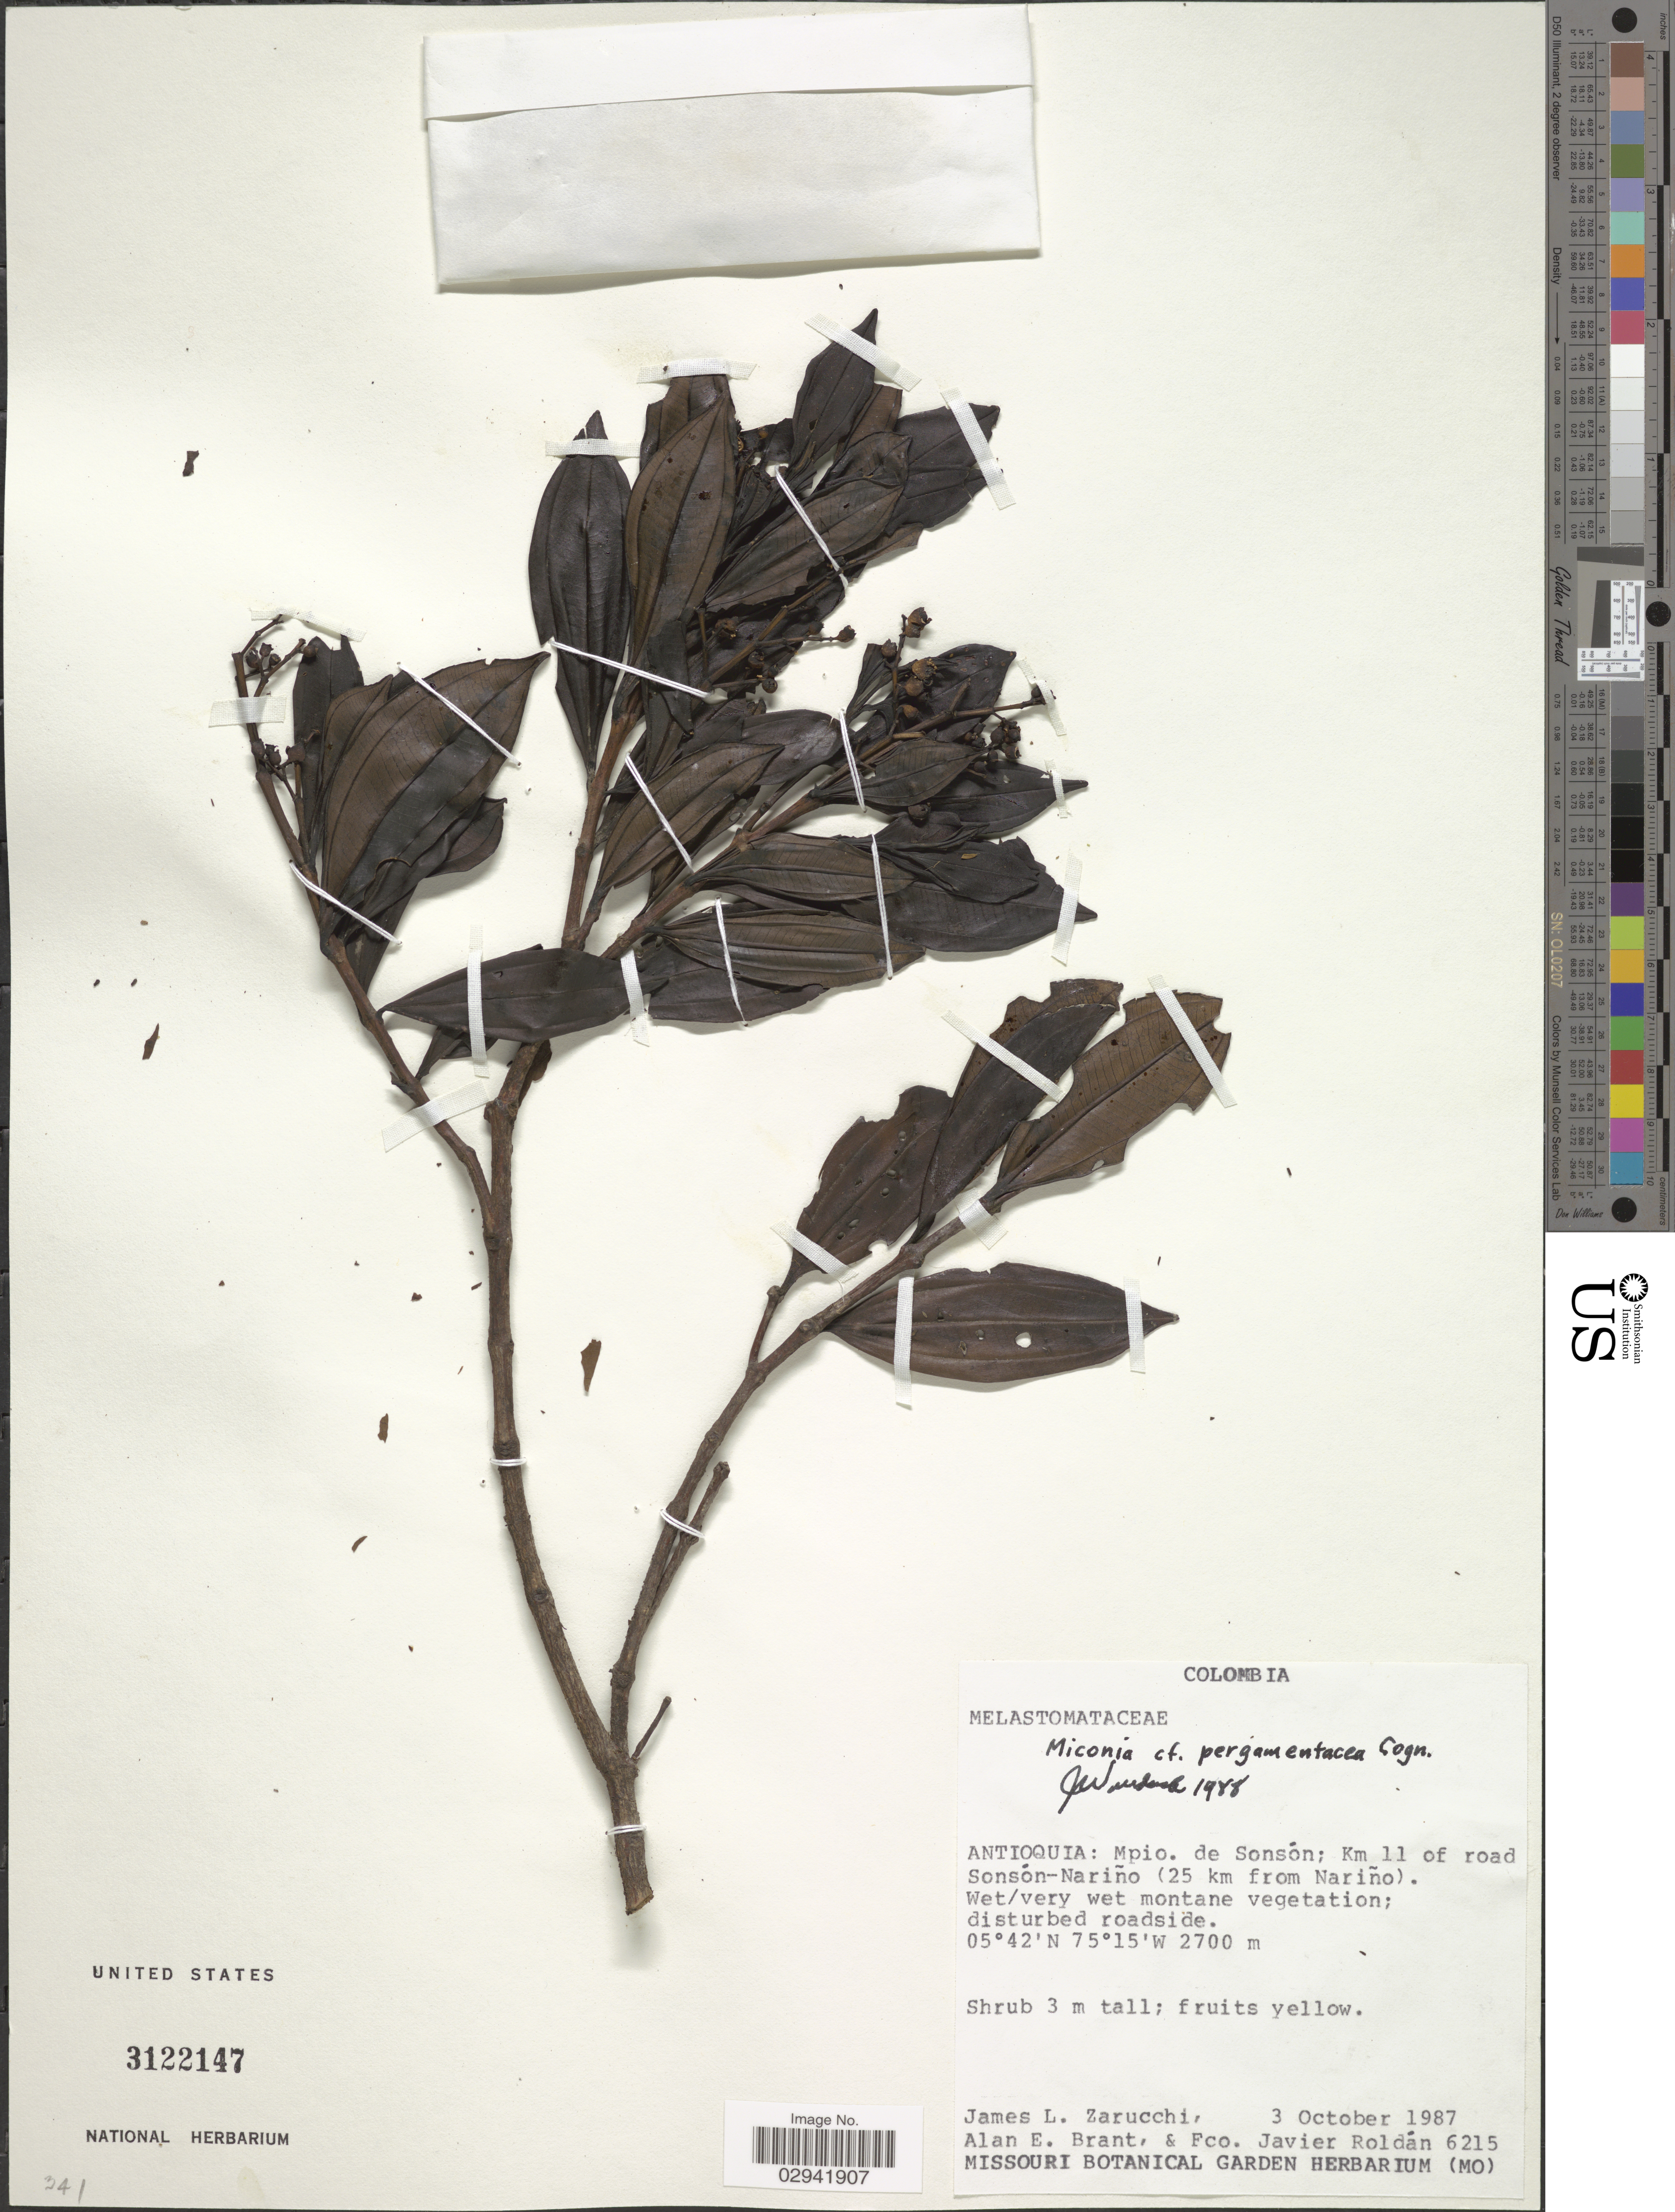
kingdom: Plantae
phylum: Tracheophyta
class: Magnoliopsida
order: Myrtales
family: Melastomataceae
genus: Miconia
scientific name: Miconia pergamentacea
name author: Cogn.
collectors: J. L. Zarucchi, A. Brant & F. J. Roldán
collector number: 6215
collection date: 1987-10-03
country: Colombia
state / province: Antioquia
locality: Mpio. de Sonsón; Km 11 of road Sonsón-Nariño (25 km from Nariño).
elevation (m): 2700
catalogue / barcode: US 3122147